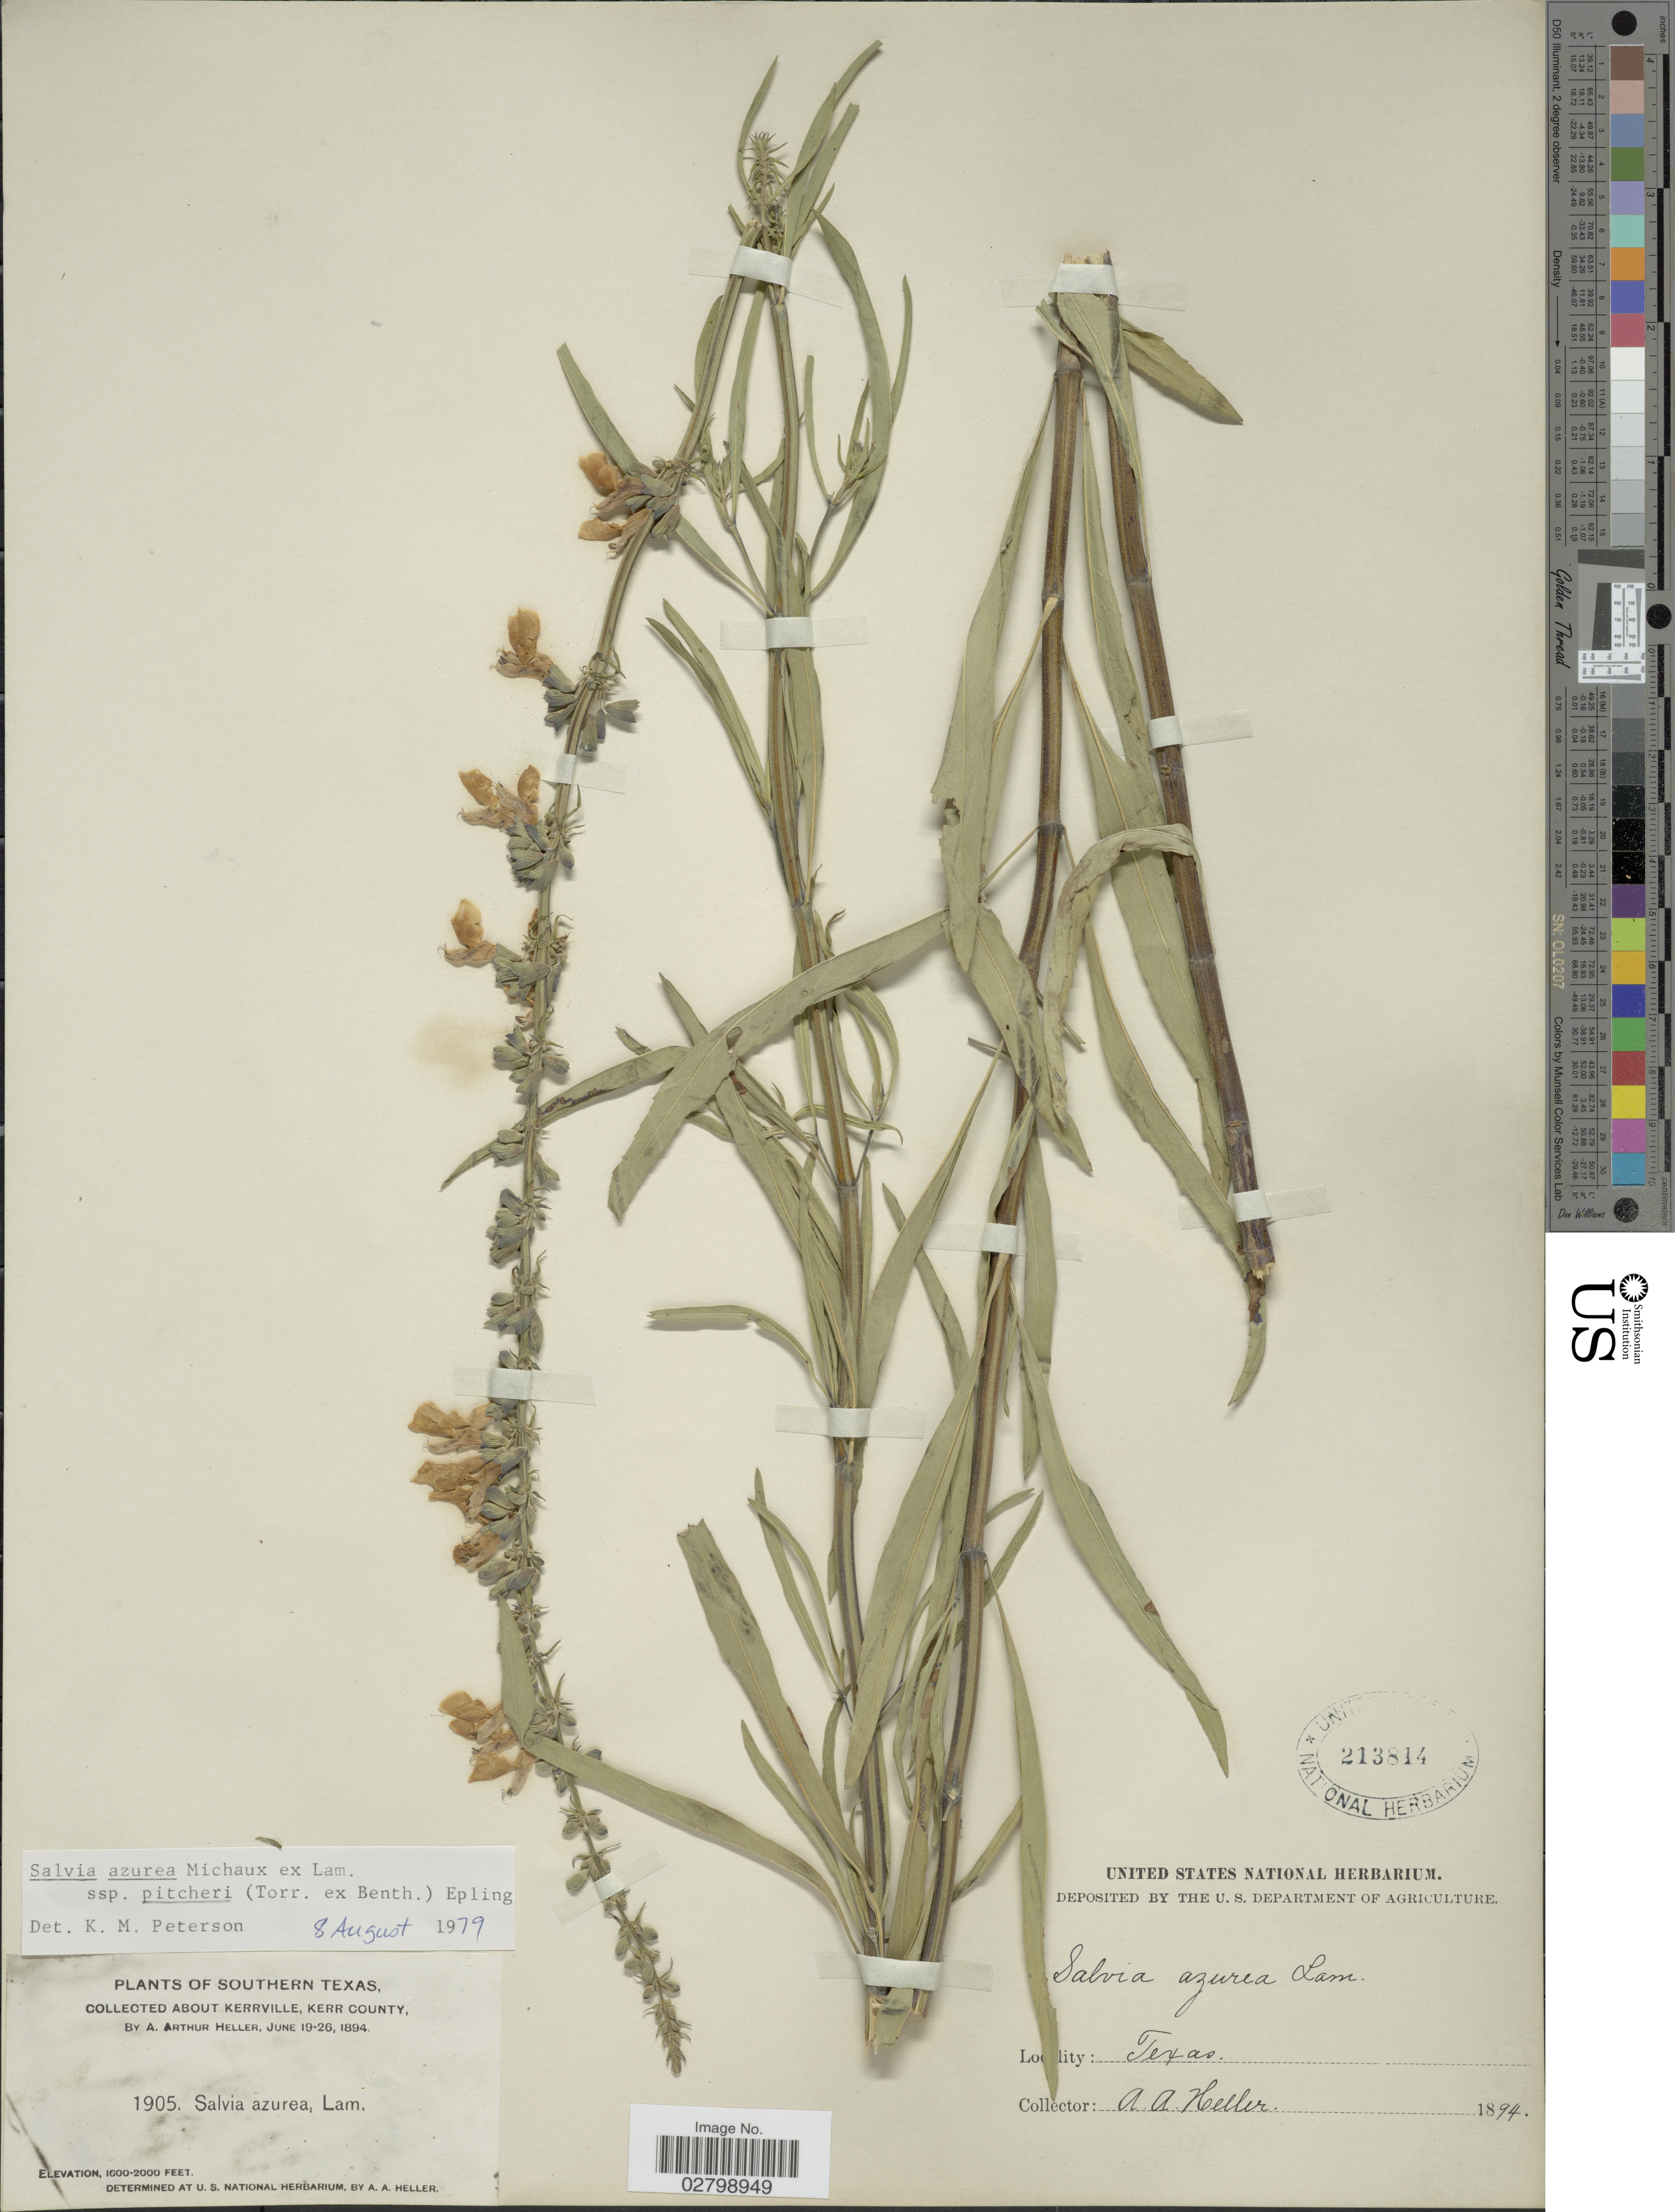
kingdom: Plantae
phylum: Tracheophyta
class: Magnoliopsida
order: Lamiales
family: Lamiaceae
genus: Salvia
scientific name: Salvia azurea subsp. pitcheri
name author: Michx. ex Lam.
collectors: A. A. Heller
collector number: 1905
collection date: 1894-06-19/1894-06-26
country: United States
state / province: Texas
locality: Southern Texas. About Kerrville, Kerr County.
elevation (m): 488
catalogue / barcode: US 213814